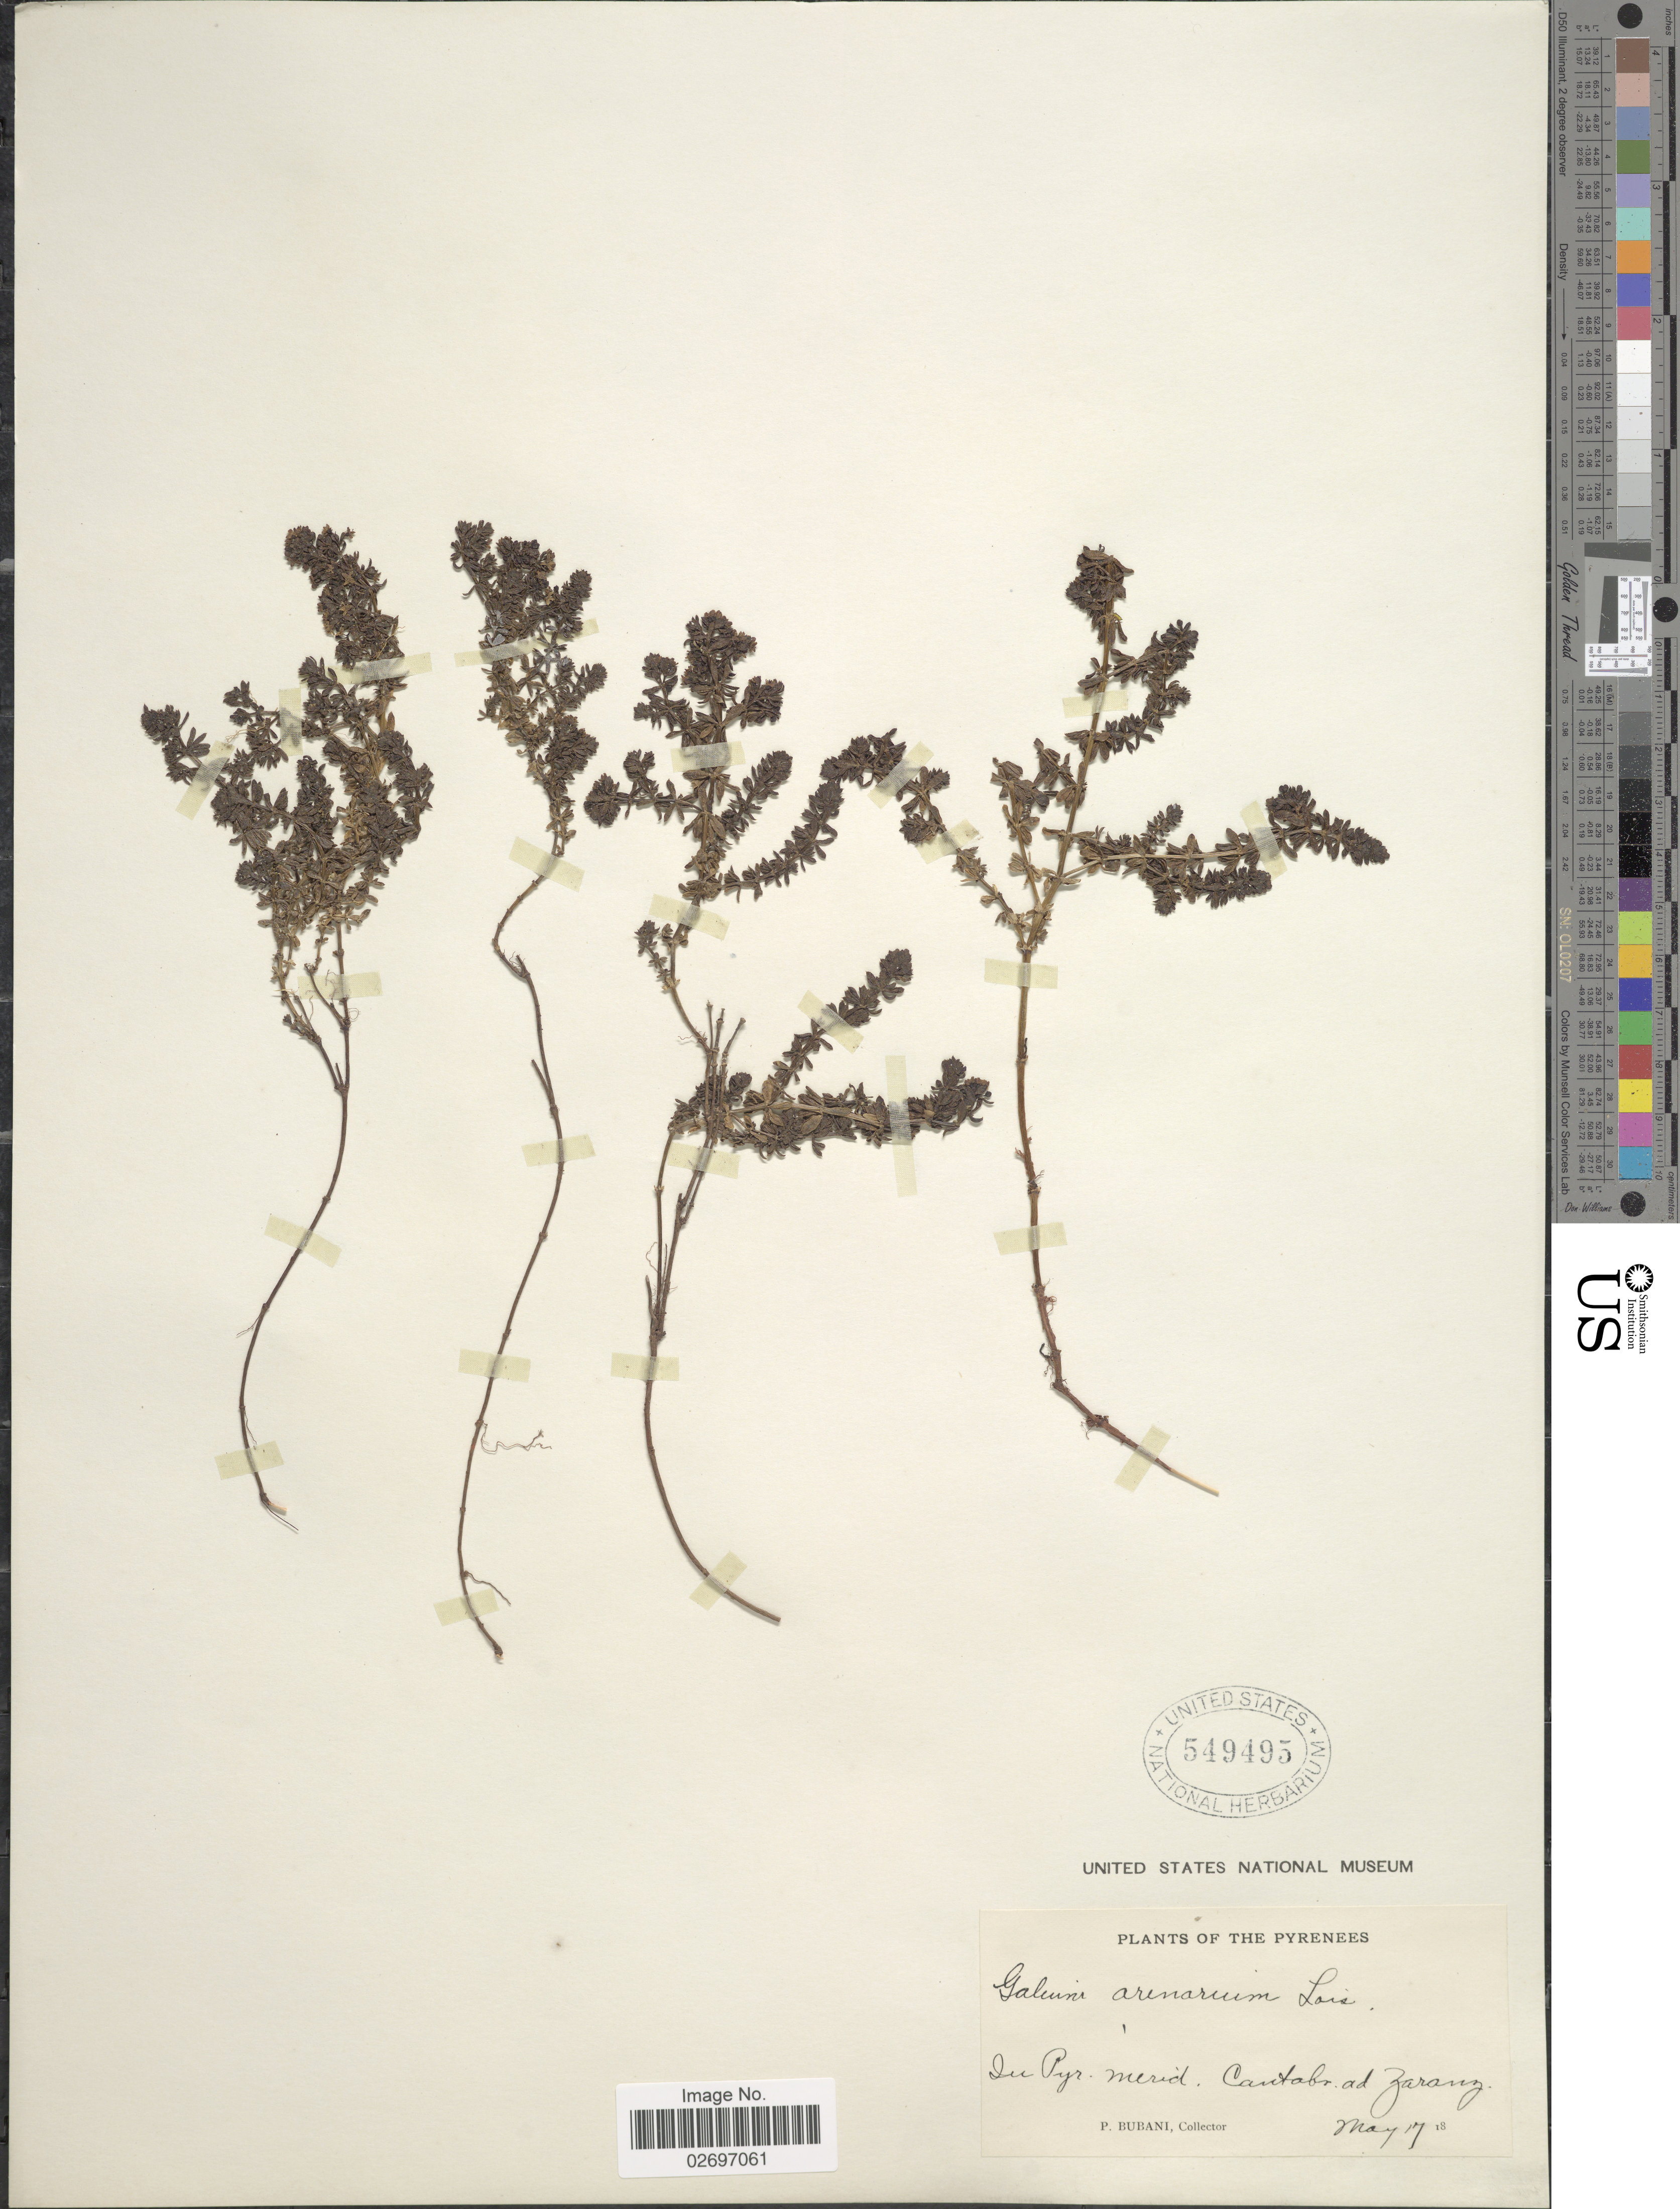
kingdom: Plantae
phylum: Tracheophyta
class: Magnoliopsida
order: Gentianales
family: Rubiaceae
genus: Galium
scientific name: Galium arenarium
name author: Loisel.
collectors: P. Bubani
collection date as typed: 18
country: Spain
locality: Pyrenees. In Pyr. merid. Cantabr. ad Zarauz [Zarautz].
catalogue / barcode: US 549495